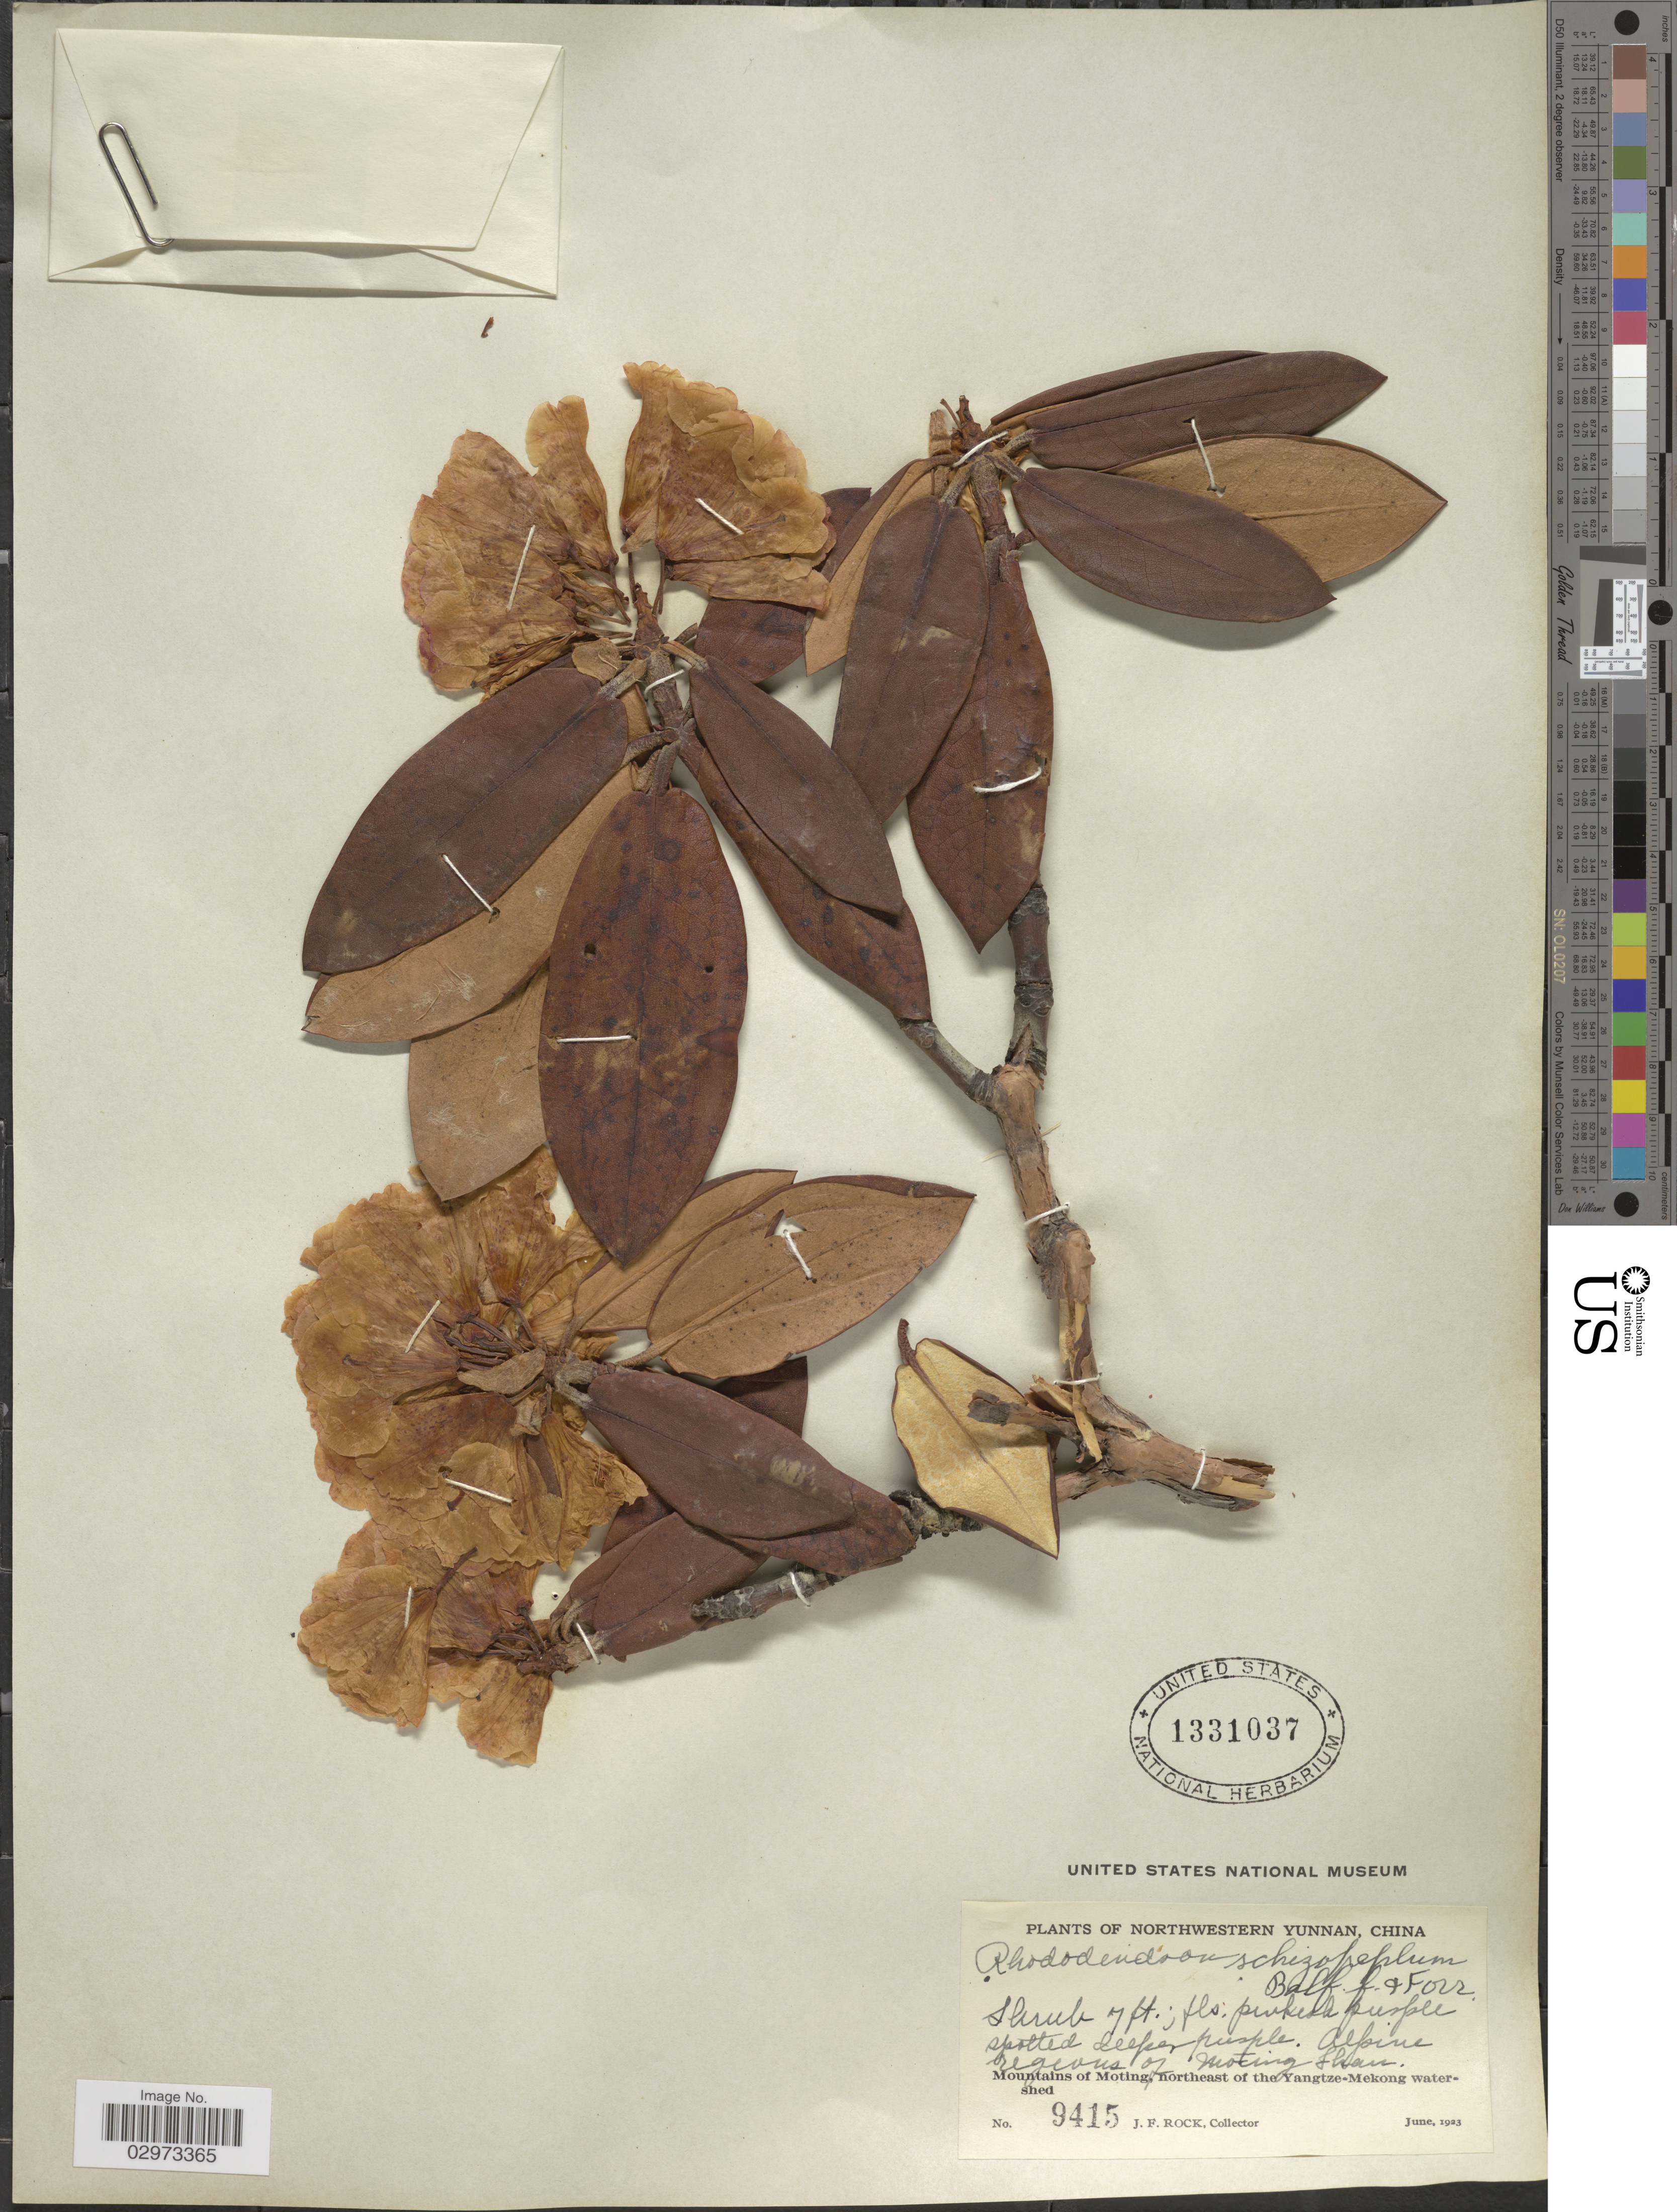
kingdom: Plantae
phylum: Tracheophyta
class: Magnoliopsida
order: Ericales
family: Ericaceae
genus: Rhododendron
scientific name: Rhododendron schizopeplum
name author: Balf. f. & Forrest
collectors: J. Rock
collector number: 9415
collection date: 1923-06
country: China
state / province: Yunnan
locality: Northwestern Yunnan. Alpine regions of Moting Shan. Mountains of Moting, northeast of the Yangtze-Mekong watershed.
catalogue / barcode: US 1331037